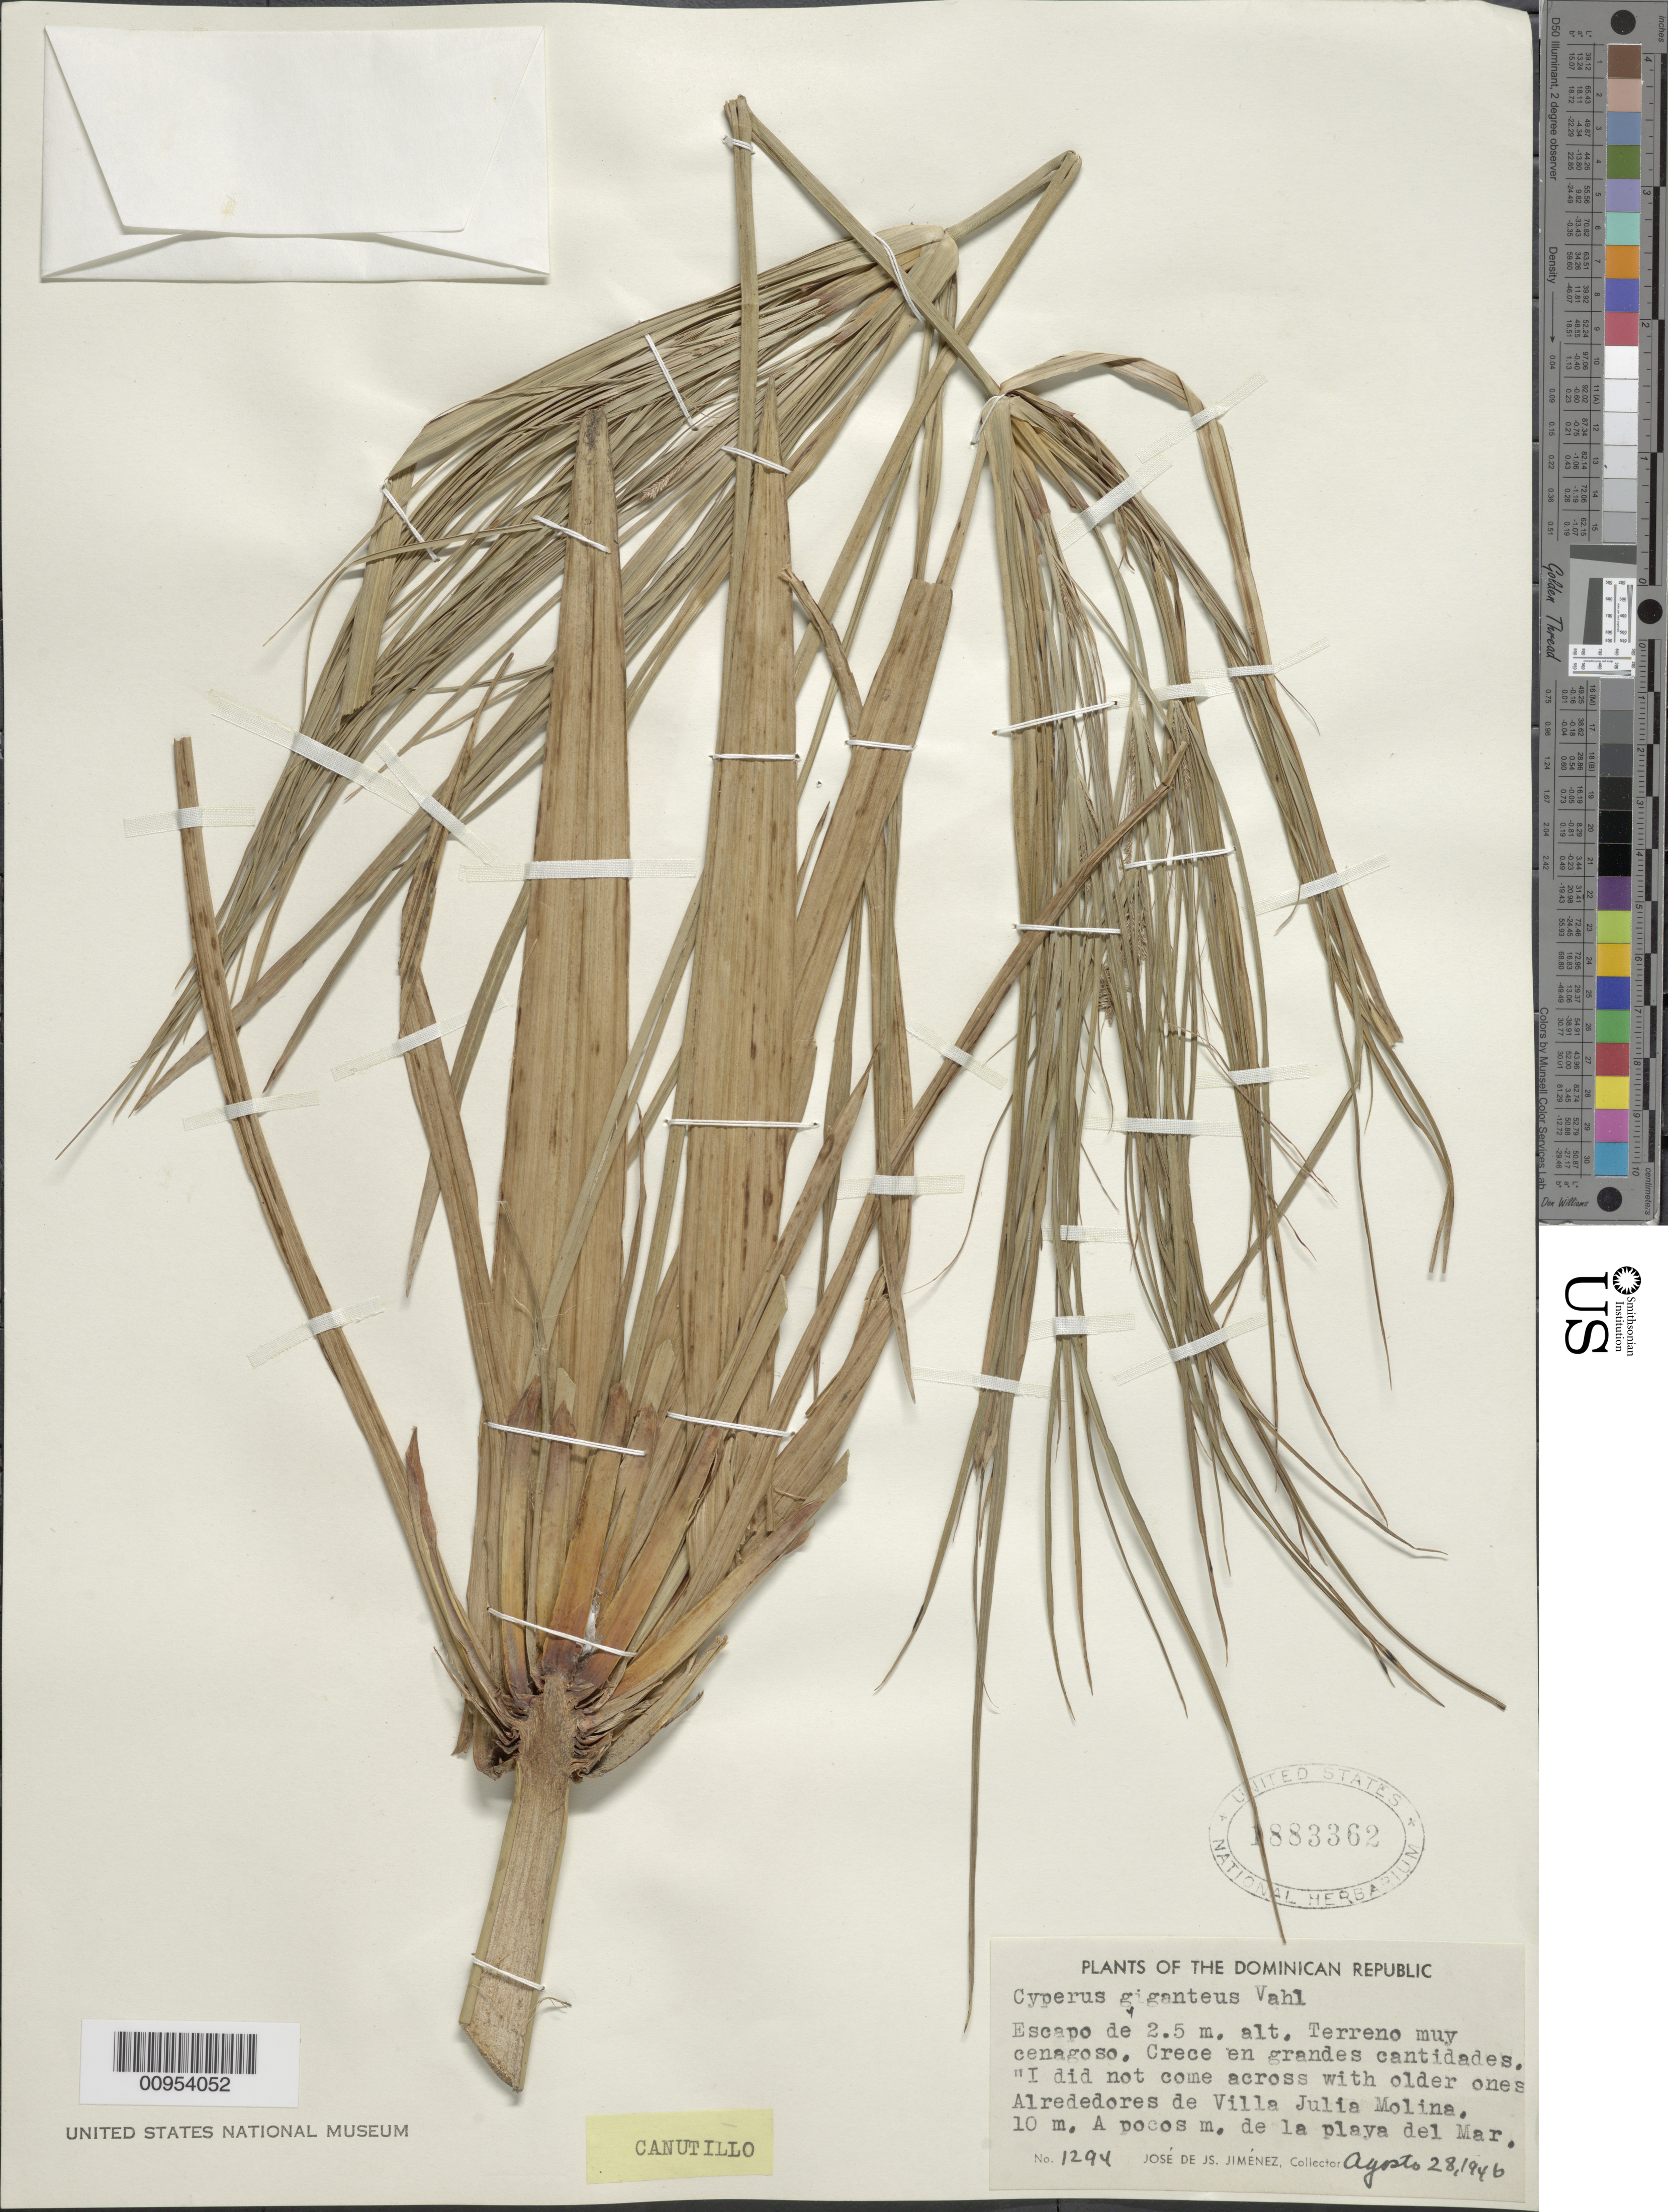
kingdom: Plantae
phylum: Tracheophyta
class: Liliopsida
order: Poales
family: Cyperaceae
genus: Cyperus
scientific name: Cyperus giganteus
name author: Vahl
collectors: J. J. Jiménez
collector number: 1294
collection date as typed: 28 Aug 1946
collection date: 1946-08-28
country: Dominican Republic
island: Hispaniola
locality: Alrededores de Villa Julia Molina, a pocos m de la playa del Mar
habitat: Terreno muy cenagoso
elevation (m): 10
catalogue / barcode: US 1883362